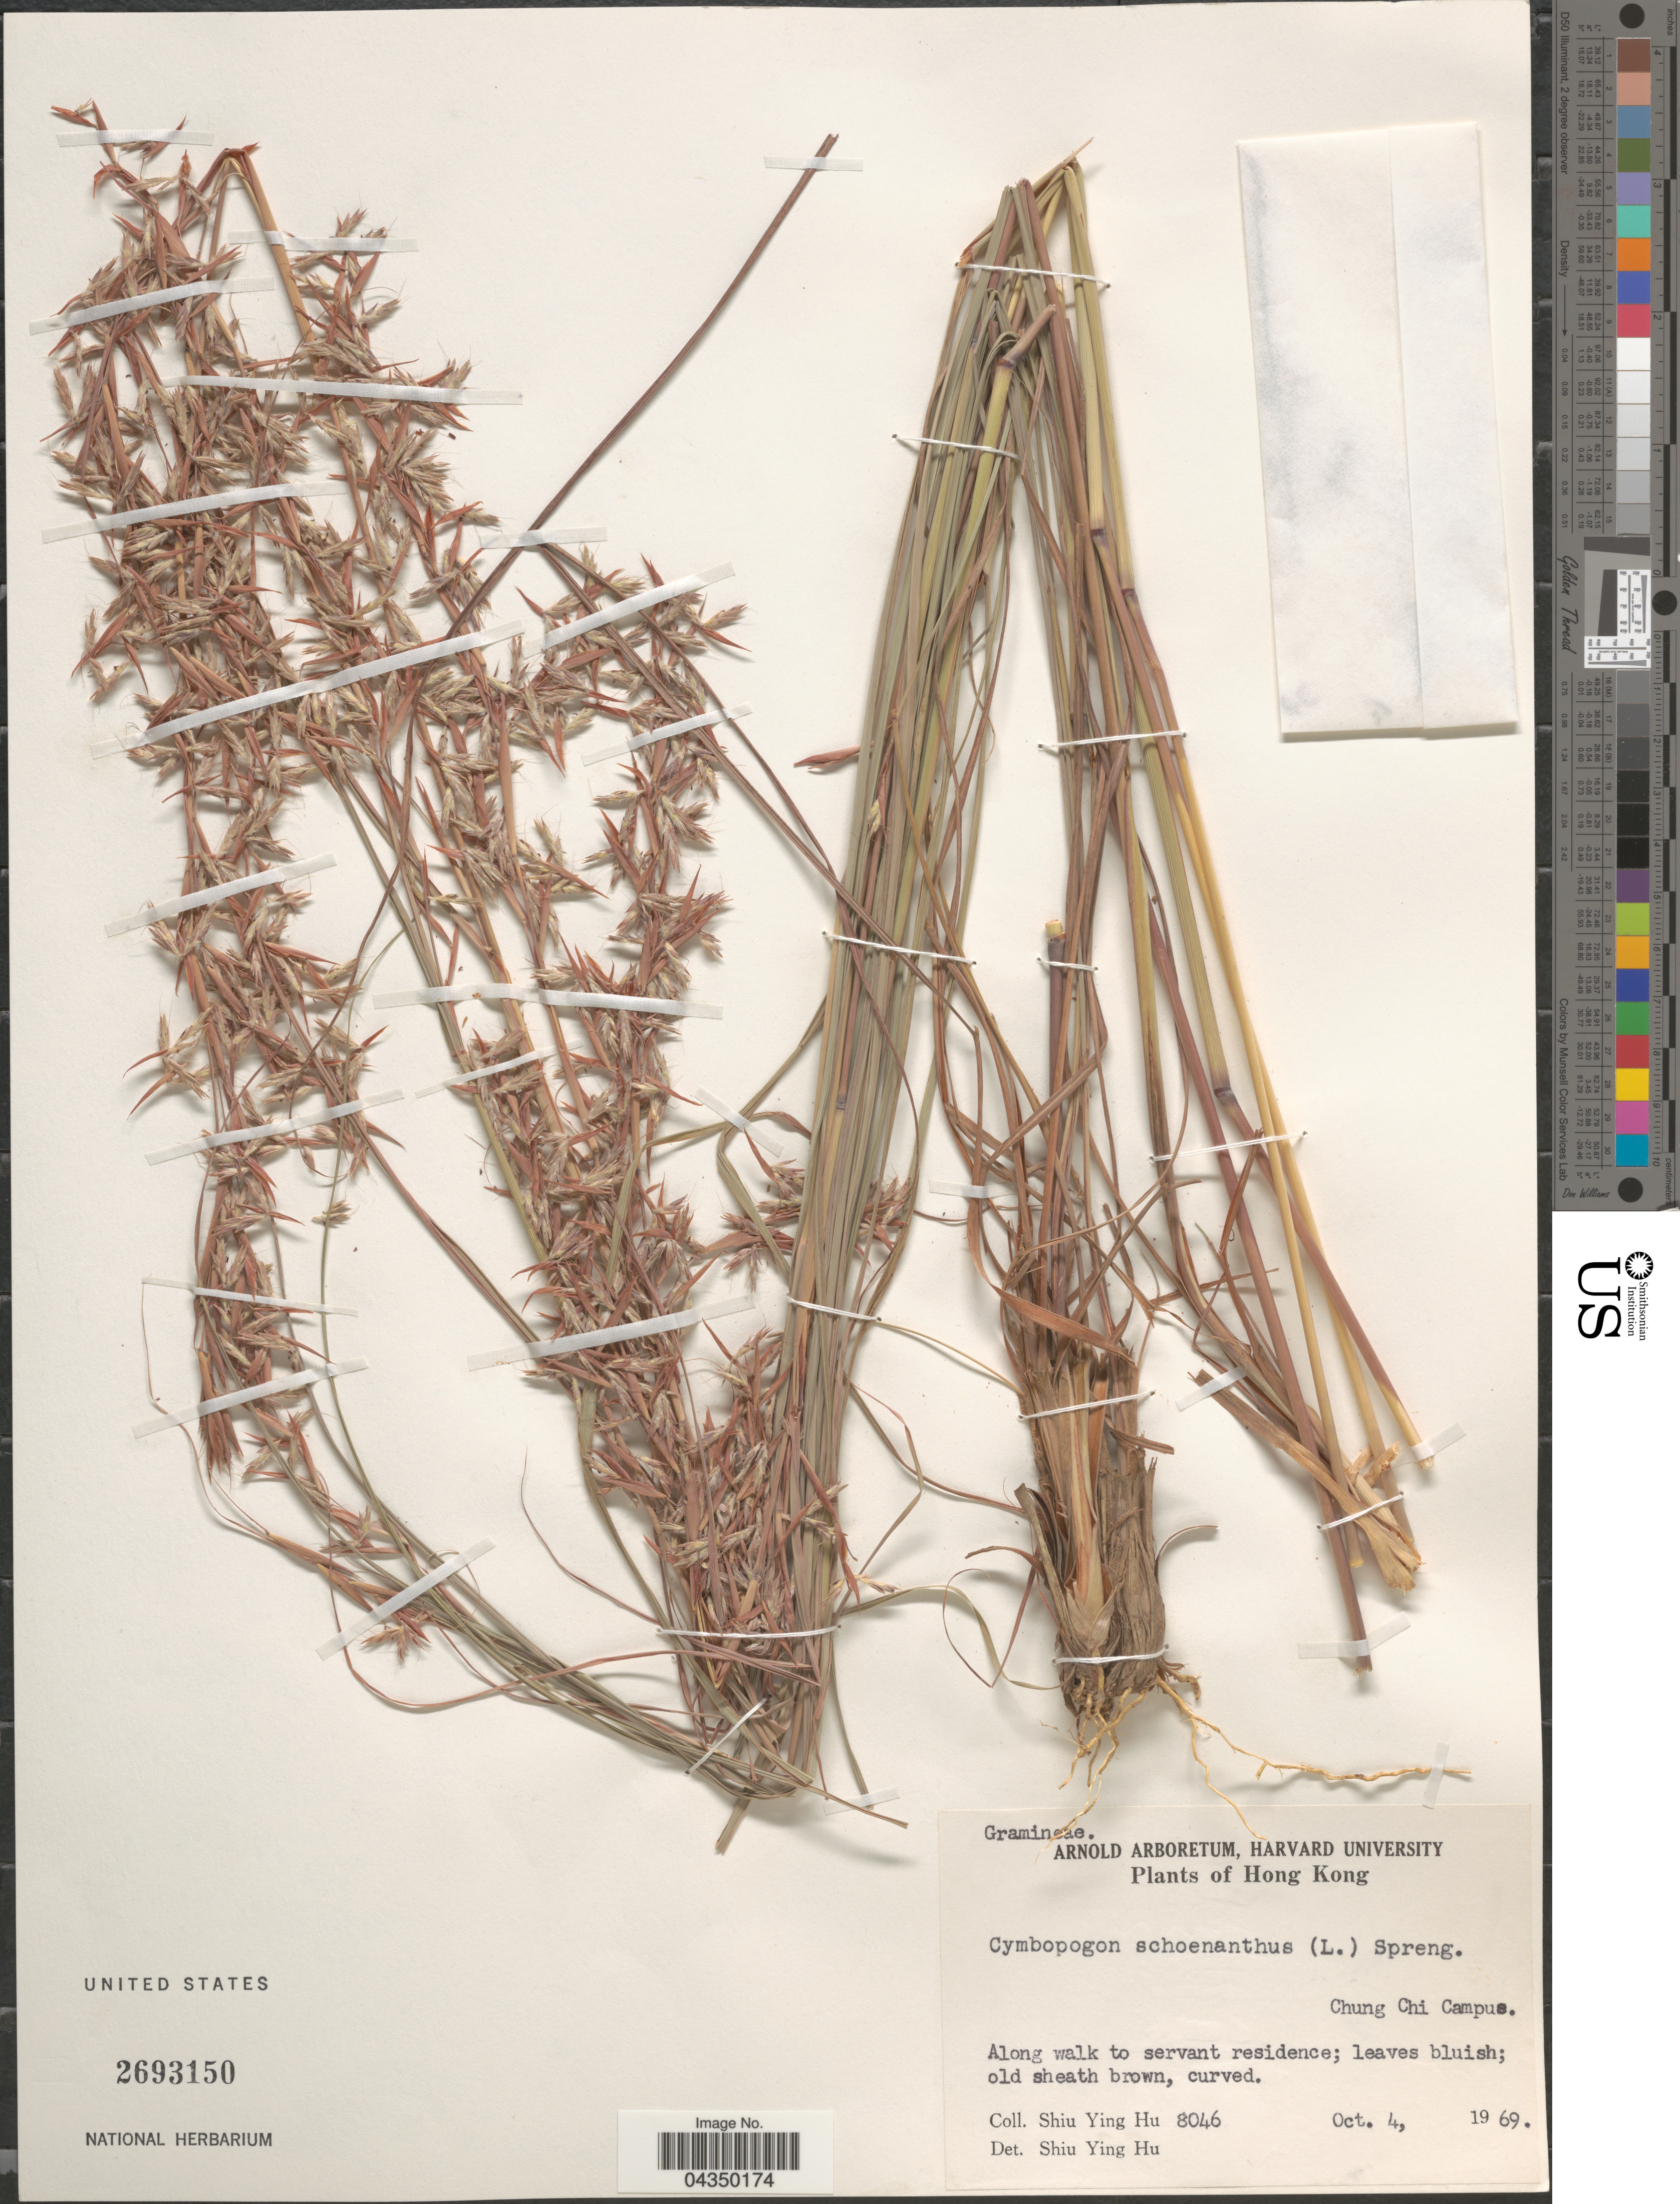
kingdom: Plantae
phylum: Tracheophyta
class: Liliopsida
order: Poales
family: Poaceae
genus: Cymbopogon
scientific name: Cymbopogon schoenanthus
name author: (L.) Spreng.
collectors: S. Y. Hu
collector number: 8046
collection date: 1969-10-04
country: China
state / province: Hong Kong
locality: Chung Chi Campus. Along walk to servant residence.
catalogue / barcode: US 2693150